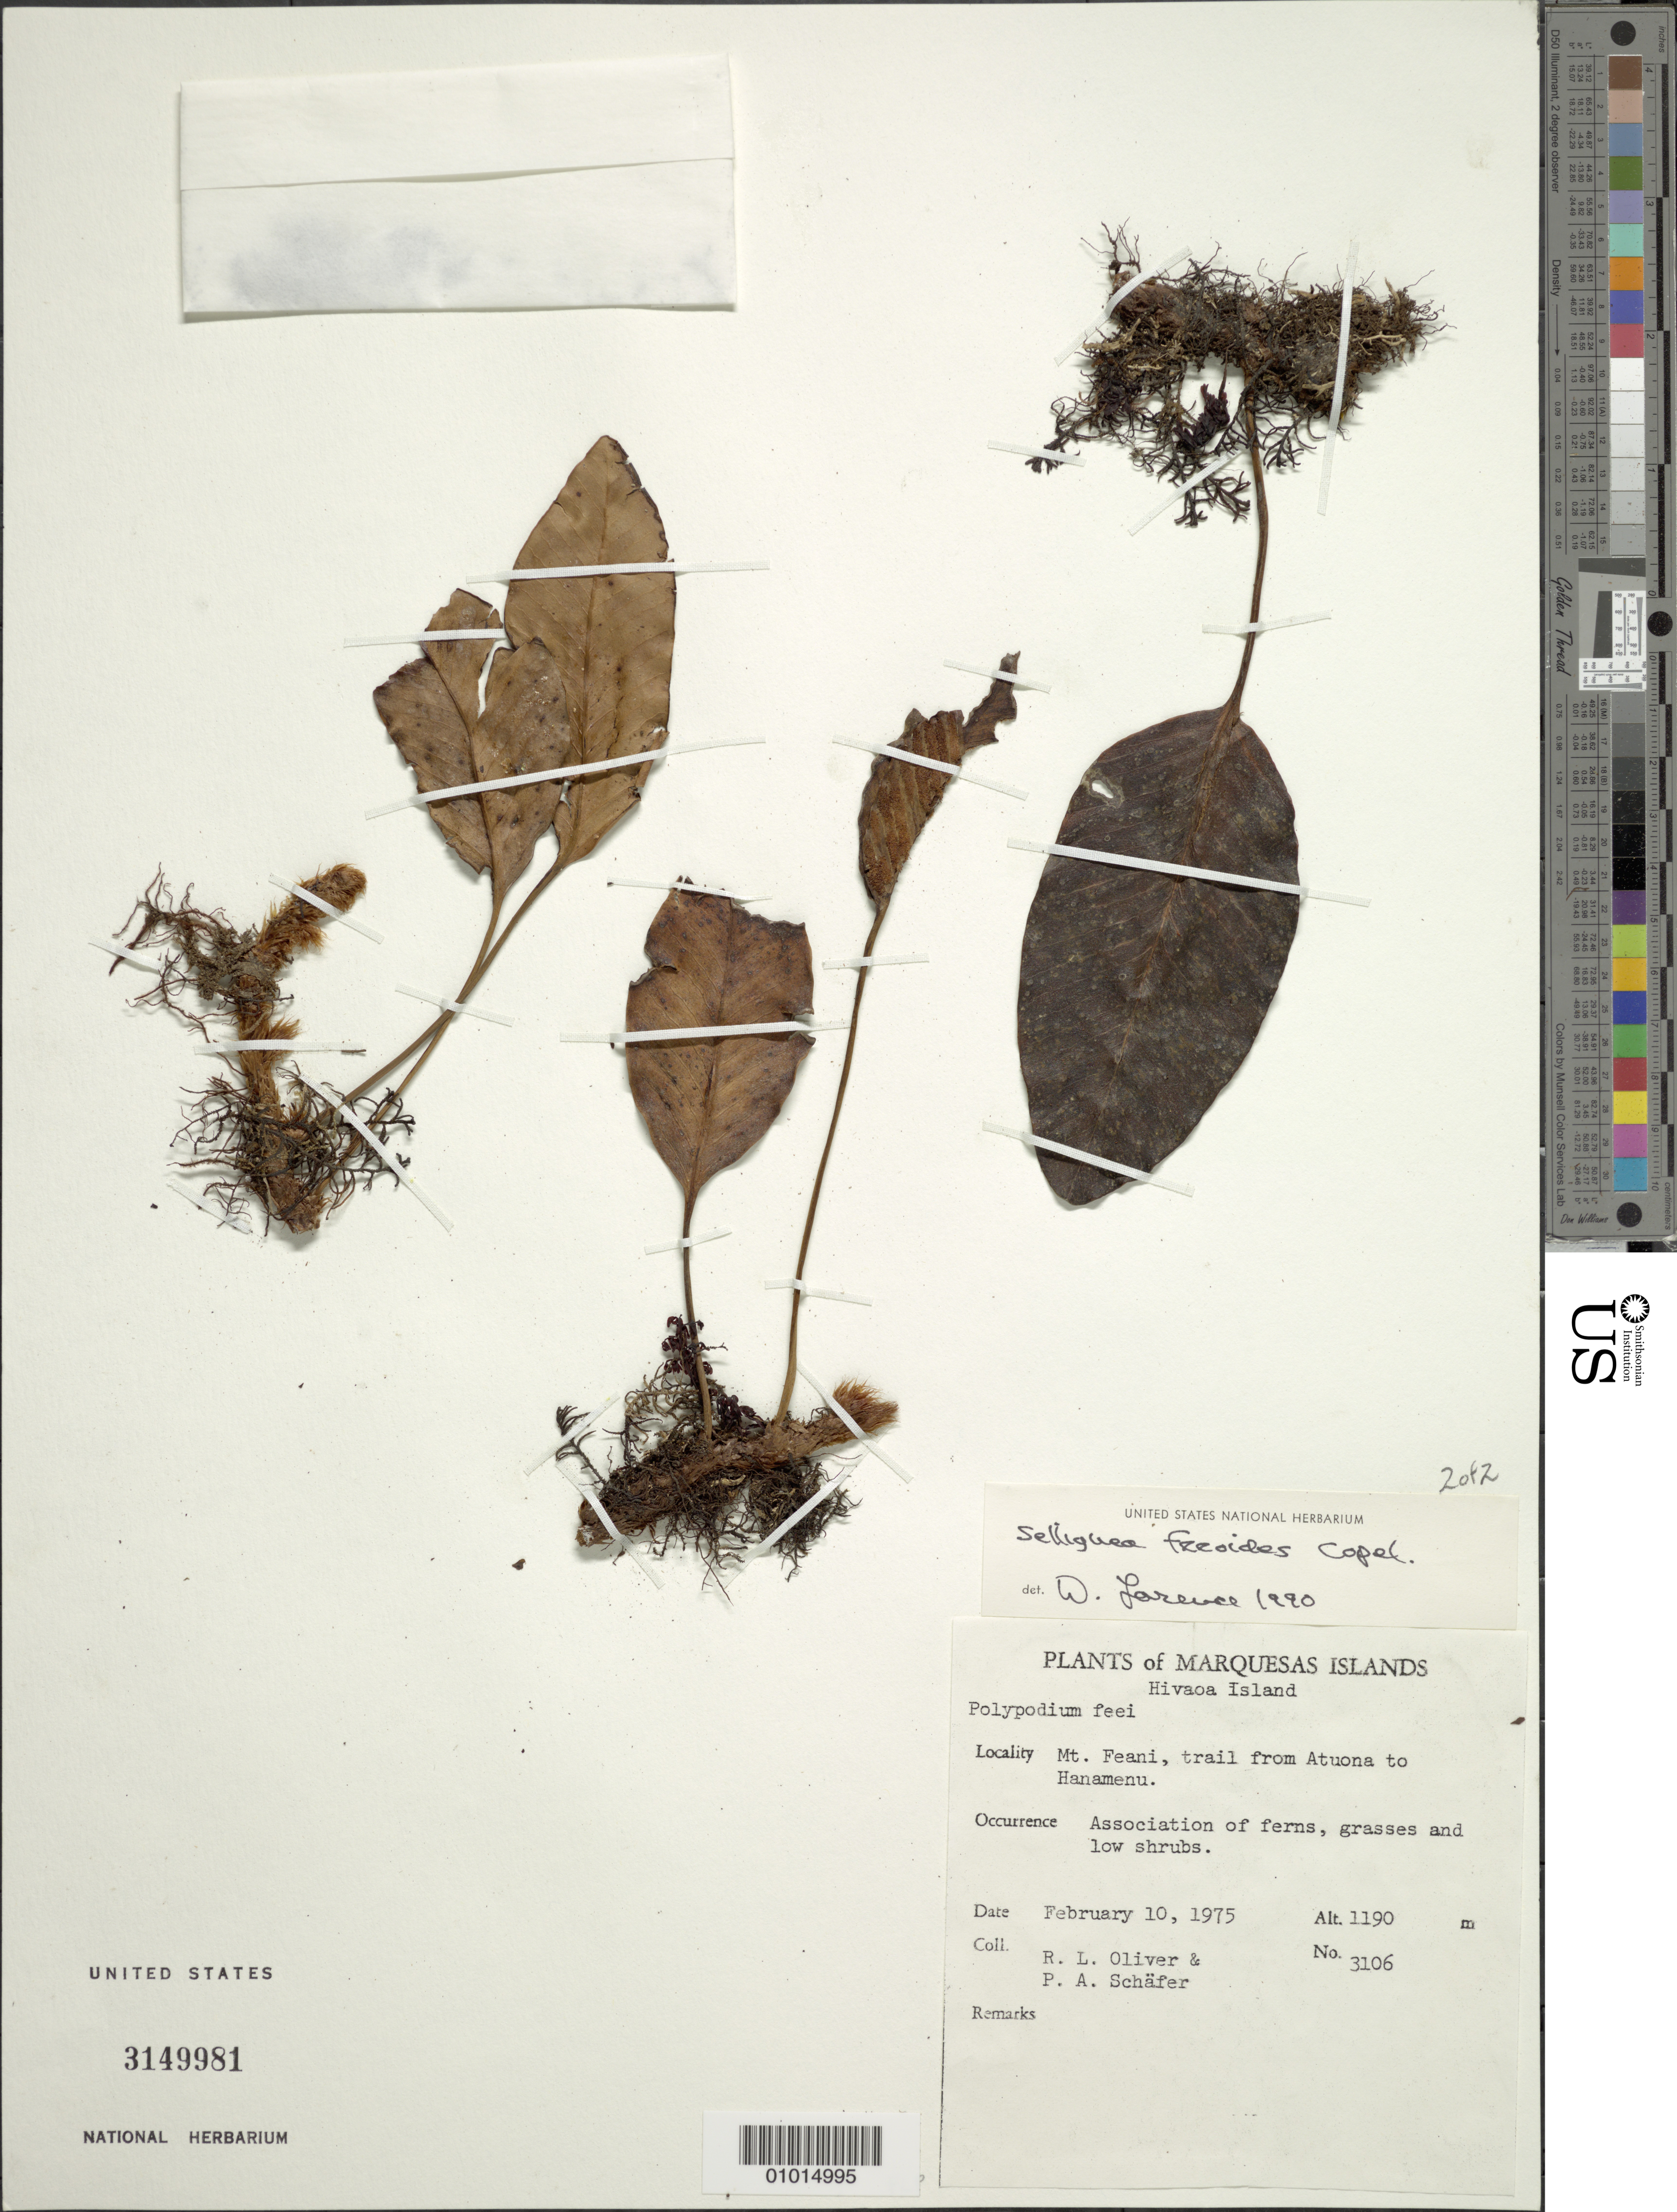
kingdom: Plantae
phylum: Tracheophyta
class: Polypodiopsida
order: Polypodiales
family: Polypodiaceae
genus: Selliguea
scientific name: Selliguea feeoides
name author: Copel.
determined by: Lorence, David H., (PTBG), National Tropical Botanical Garden (UNITED STATES)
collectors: R. L. Oliver & P. A. Schäfer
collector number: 3106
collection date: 1975-02-10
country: French Polynesia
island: Hiva Oa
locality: Mt. Feani, trail from Atuona to Hanamenu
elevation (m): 1190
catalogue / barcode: US 3149981